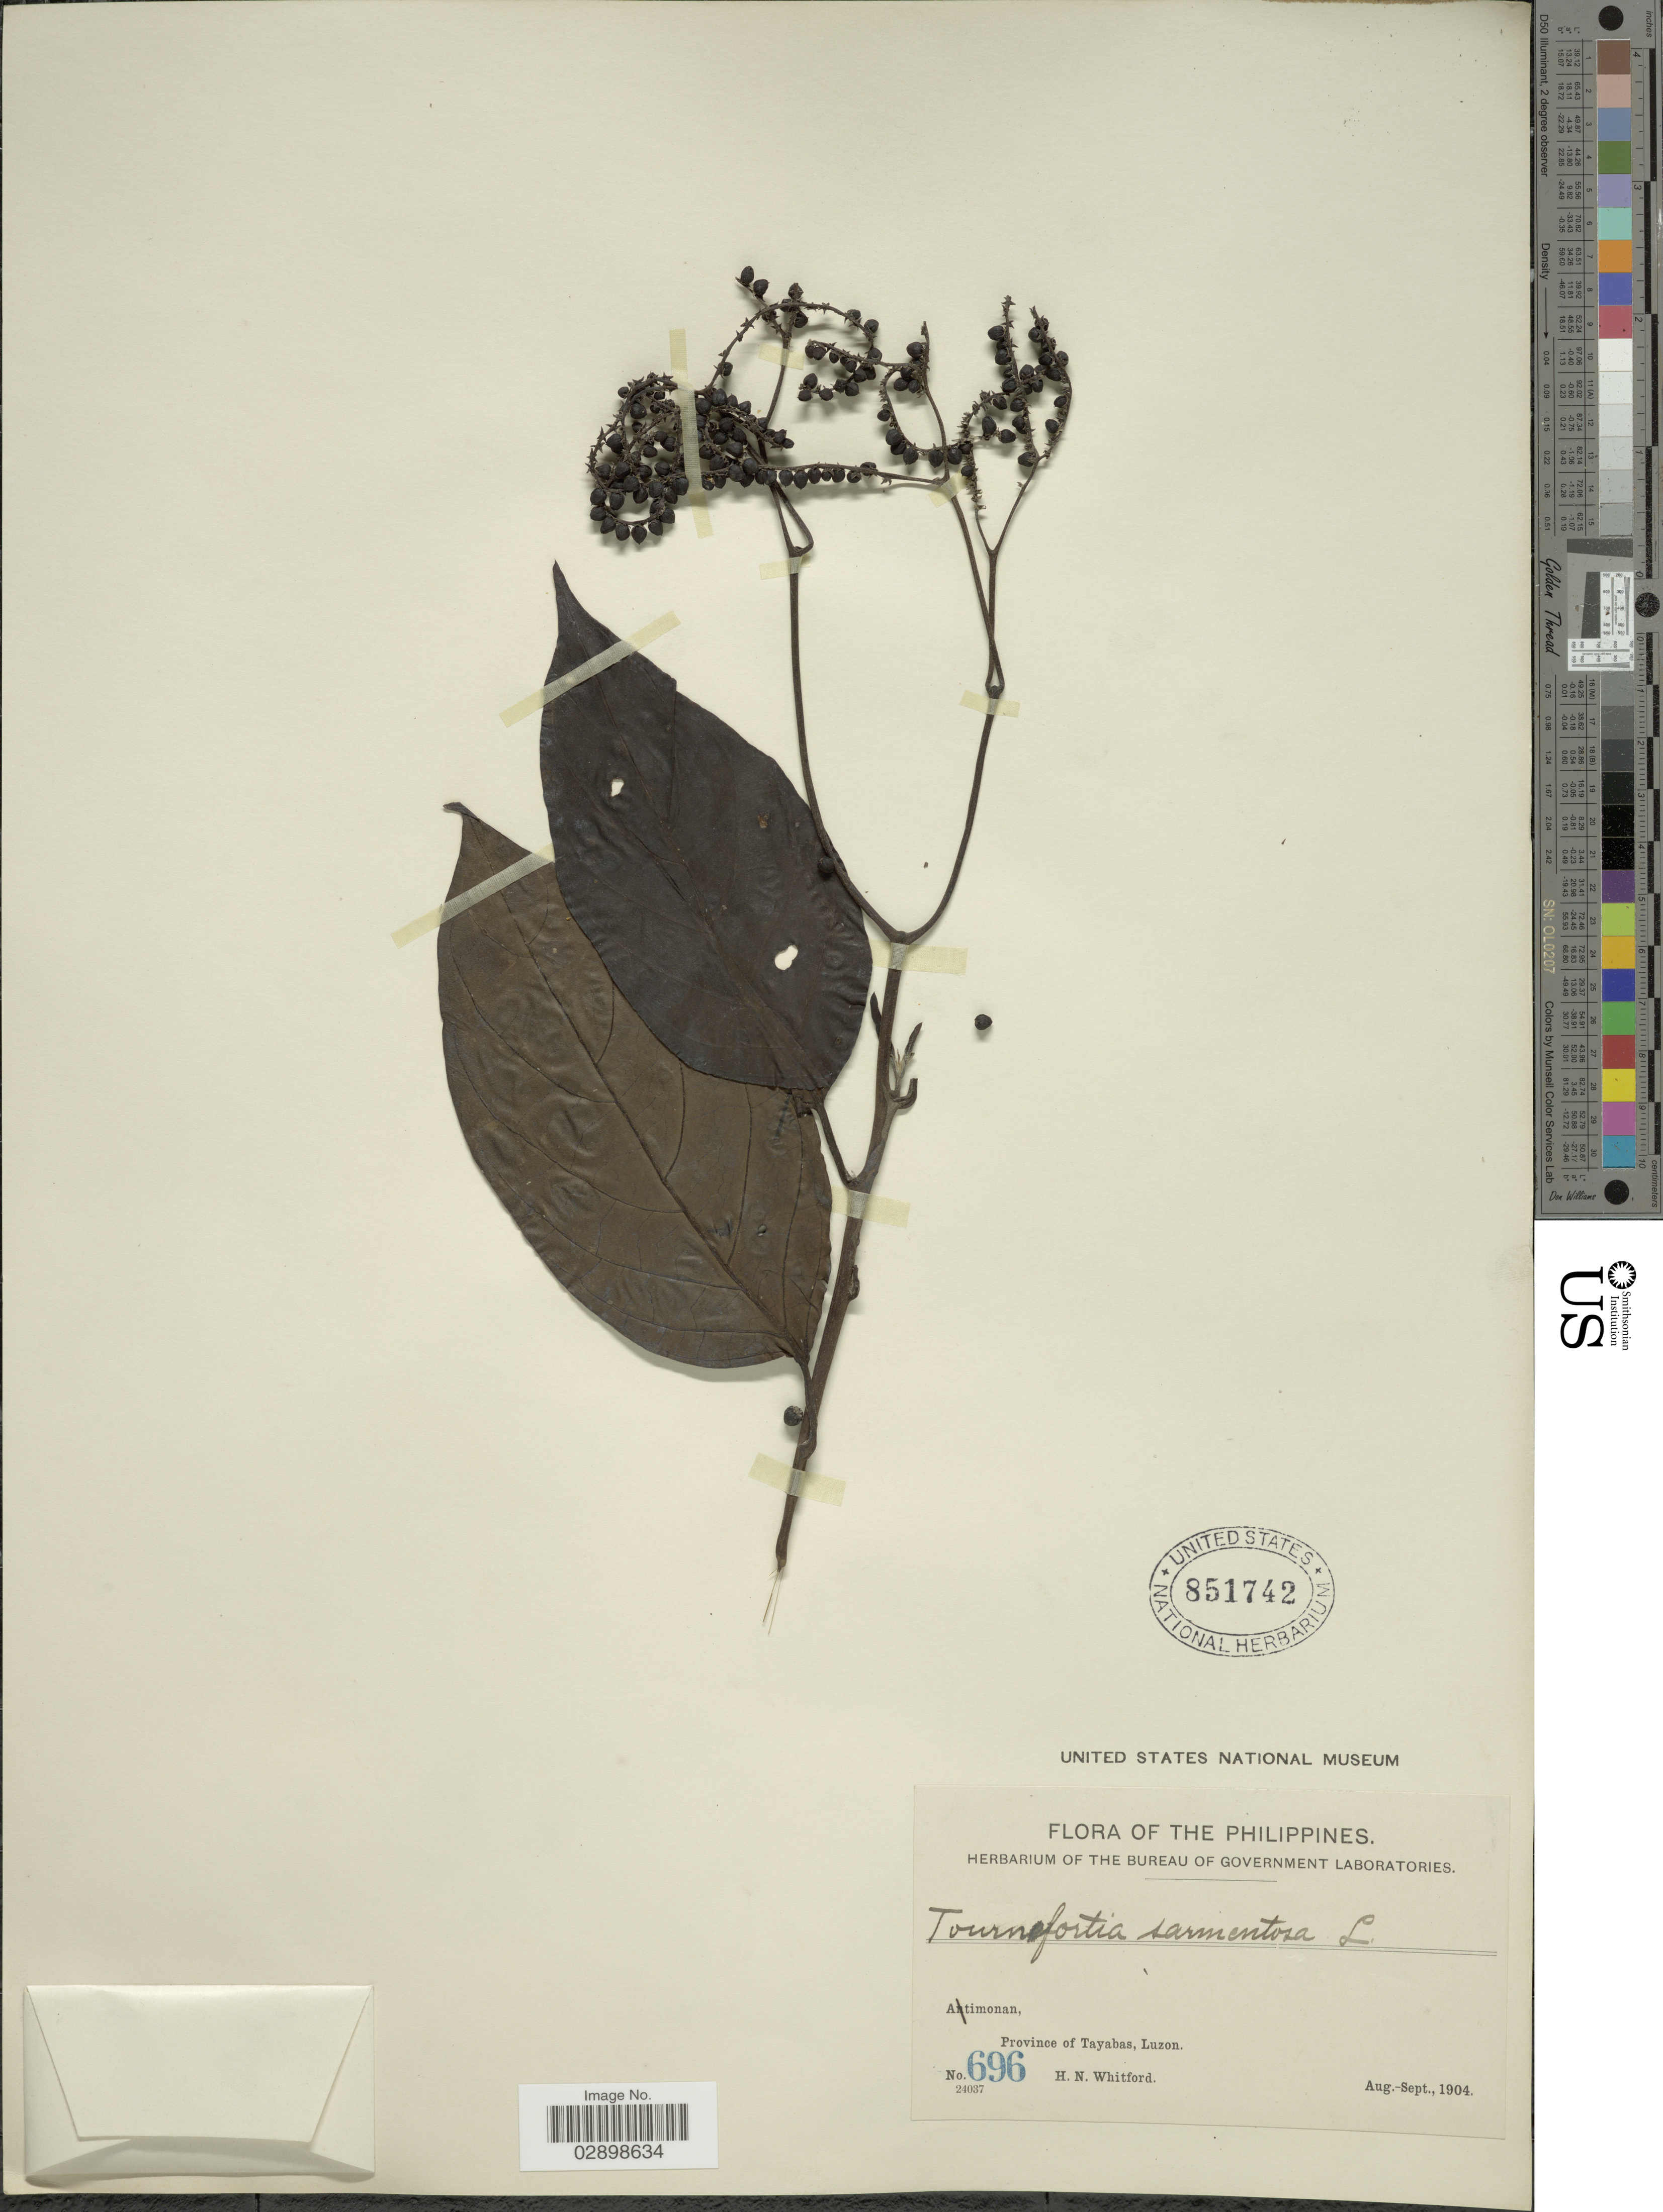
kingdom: Plantae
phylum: Tracheophyta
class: Magnoliopsida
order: Boraginales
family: Heliotropiaceae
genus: Tournefortia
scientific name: Tournefortia sarmentosa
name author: Lam.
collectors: H. N. Whitford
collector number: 696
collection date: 1904-08/1904-09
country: Philippines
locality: Atimonan, Province of Tayabas, Luzon.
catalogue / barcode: US 851742